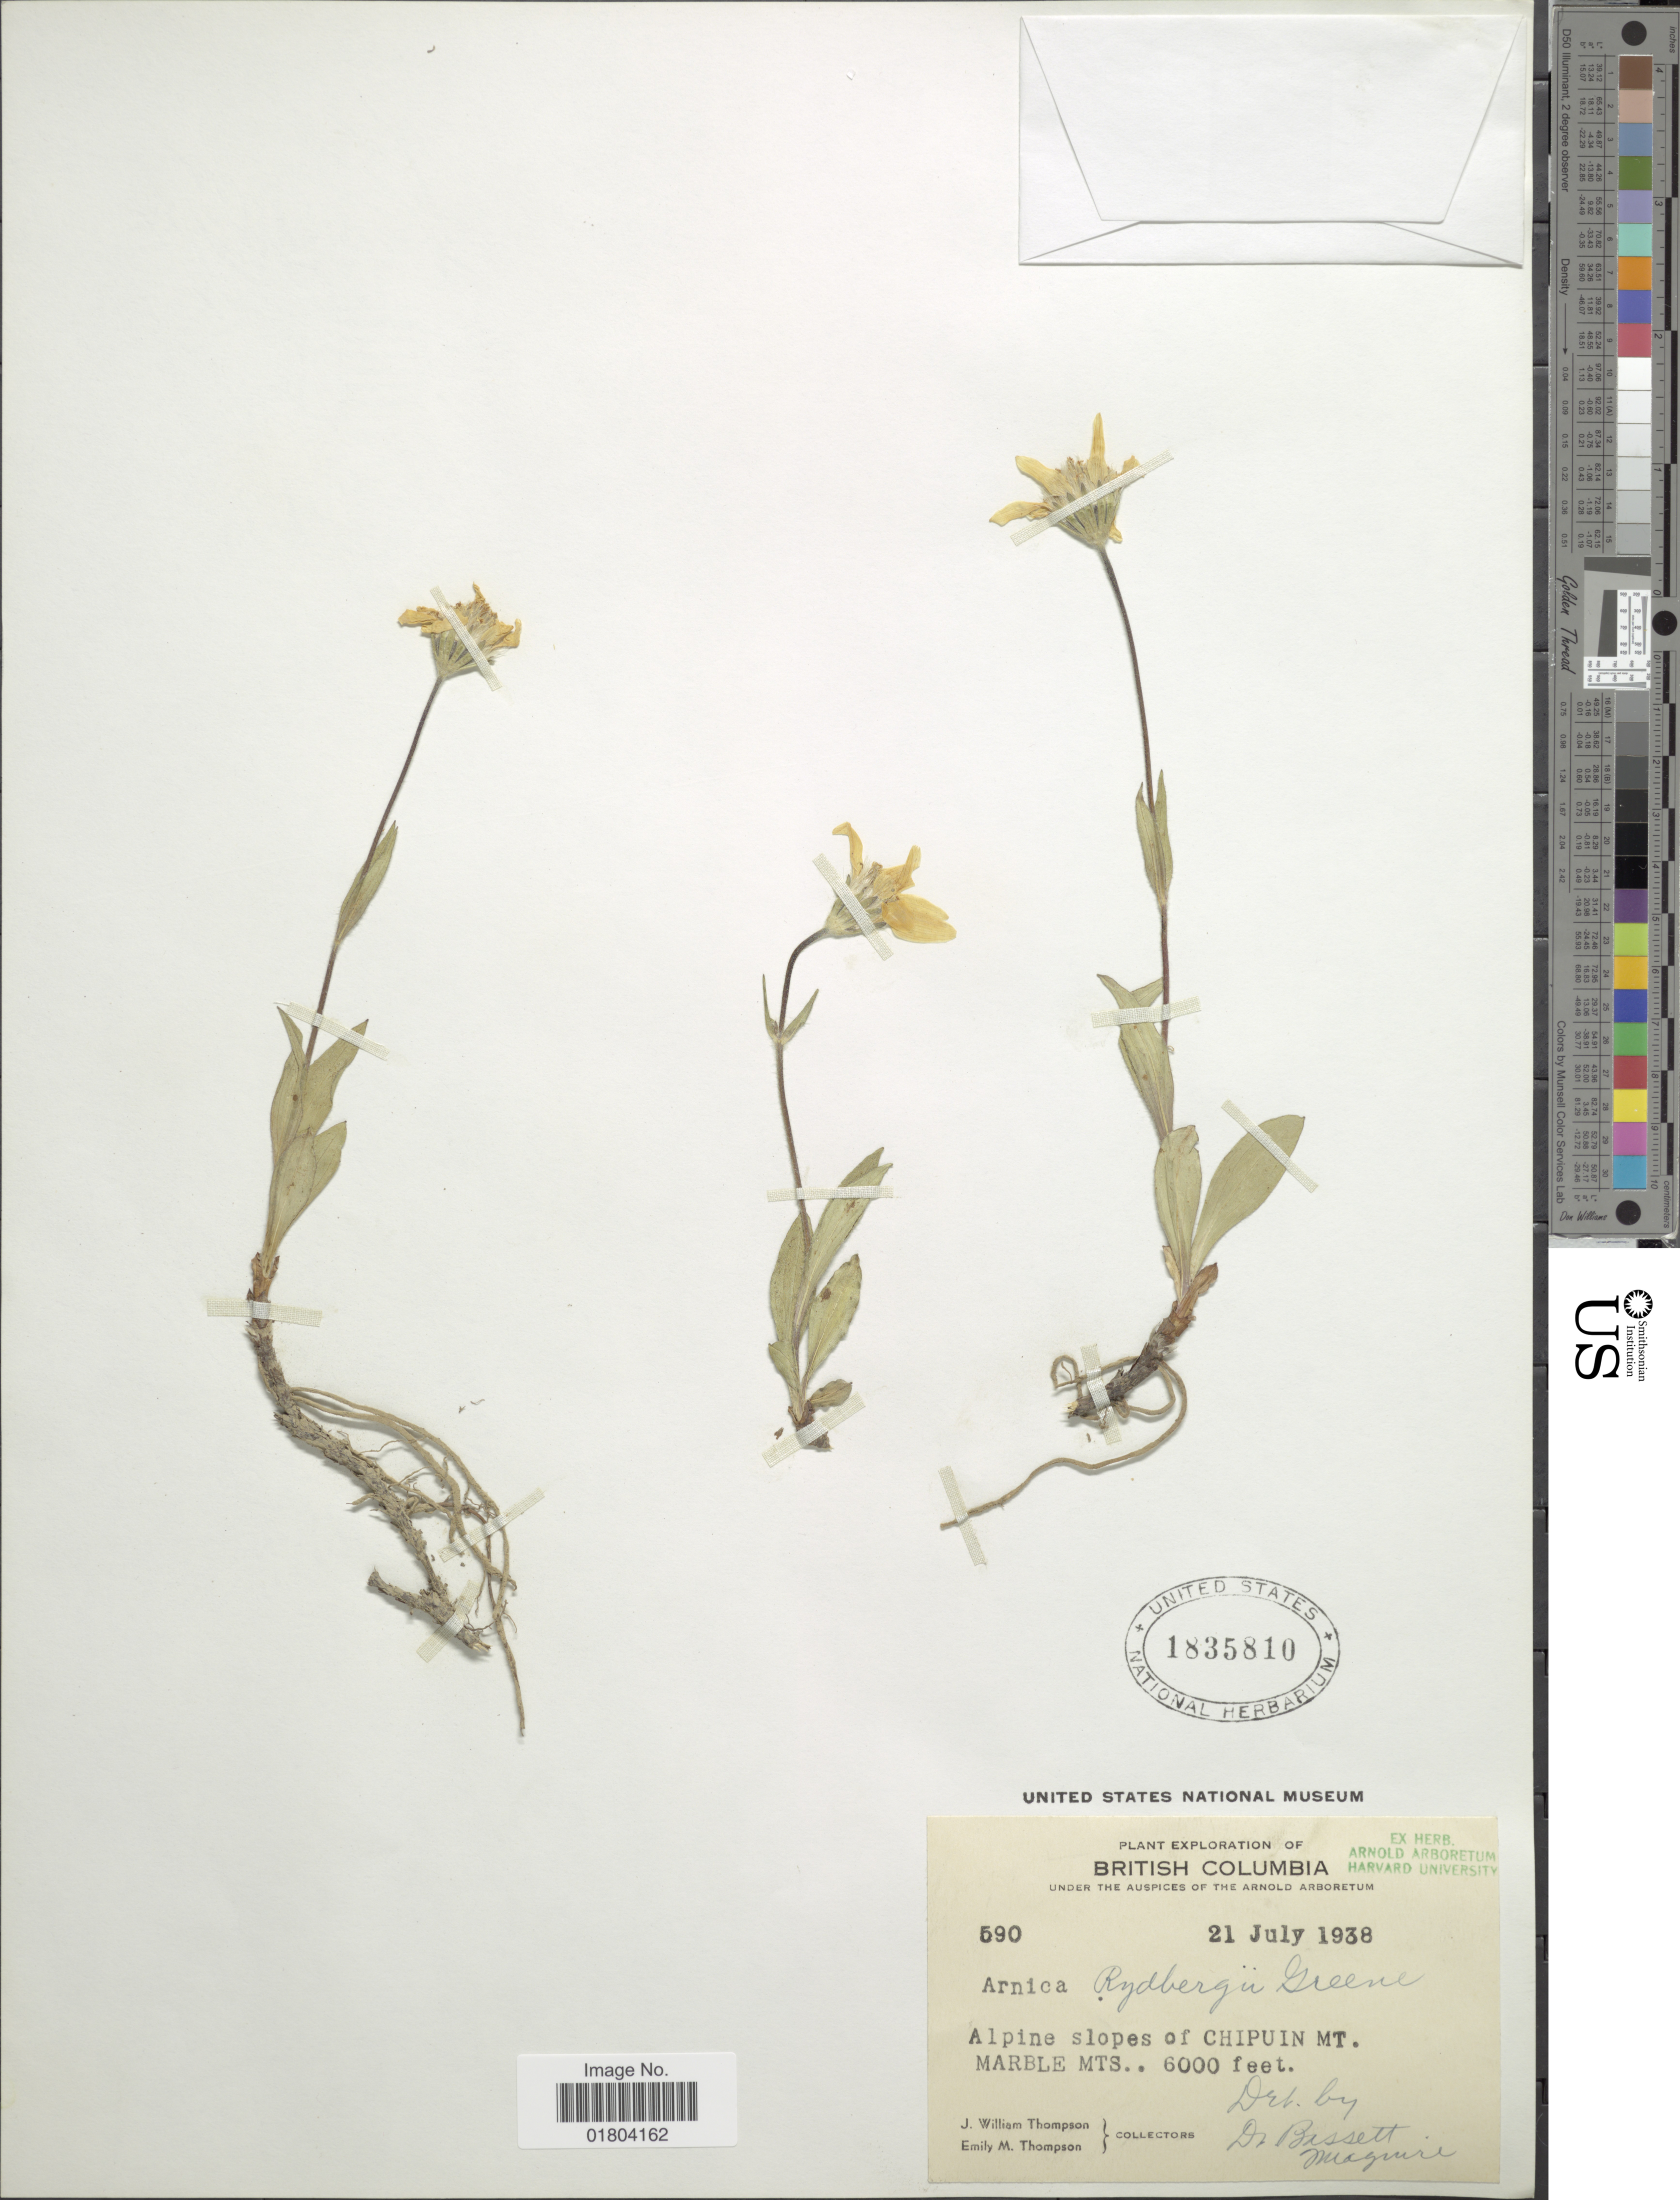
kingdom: Plantae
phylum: Tracheophyta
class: Magnoliopsida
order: Asterales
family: Asteraceae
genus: Arnica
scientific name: Arnica rydbergii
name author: Greene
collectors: J. W. Thompson & E. M. Thompson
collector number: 590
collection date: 1938-07-21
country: Canada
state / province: British Columbia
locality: Alpine slopes of Chipuin Mt. Marble Mts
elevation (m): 1829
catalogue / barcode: US 1835810